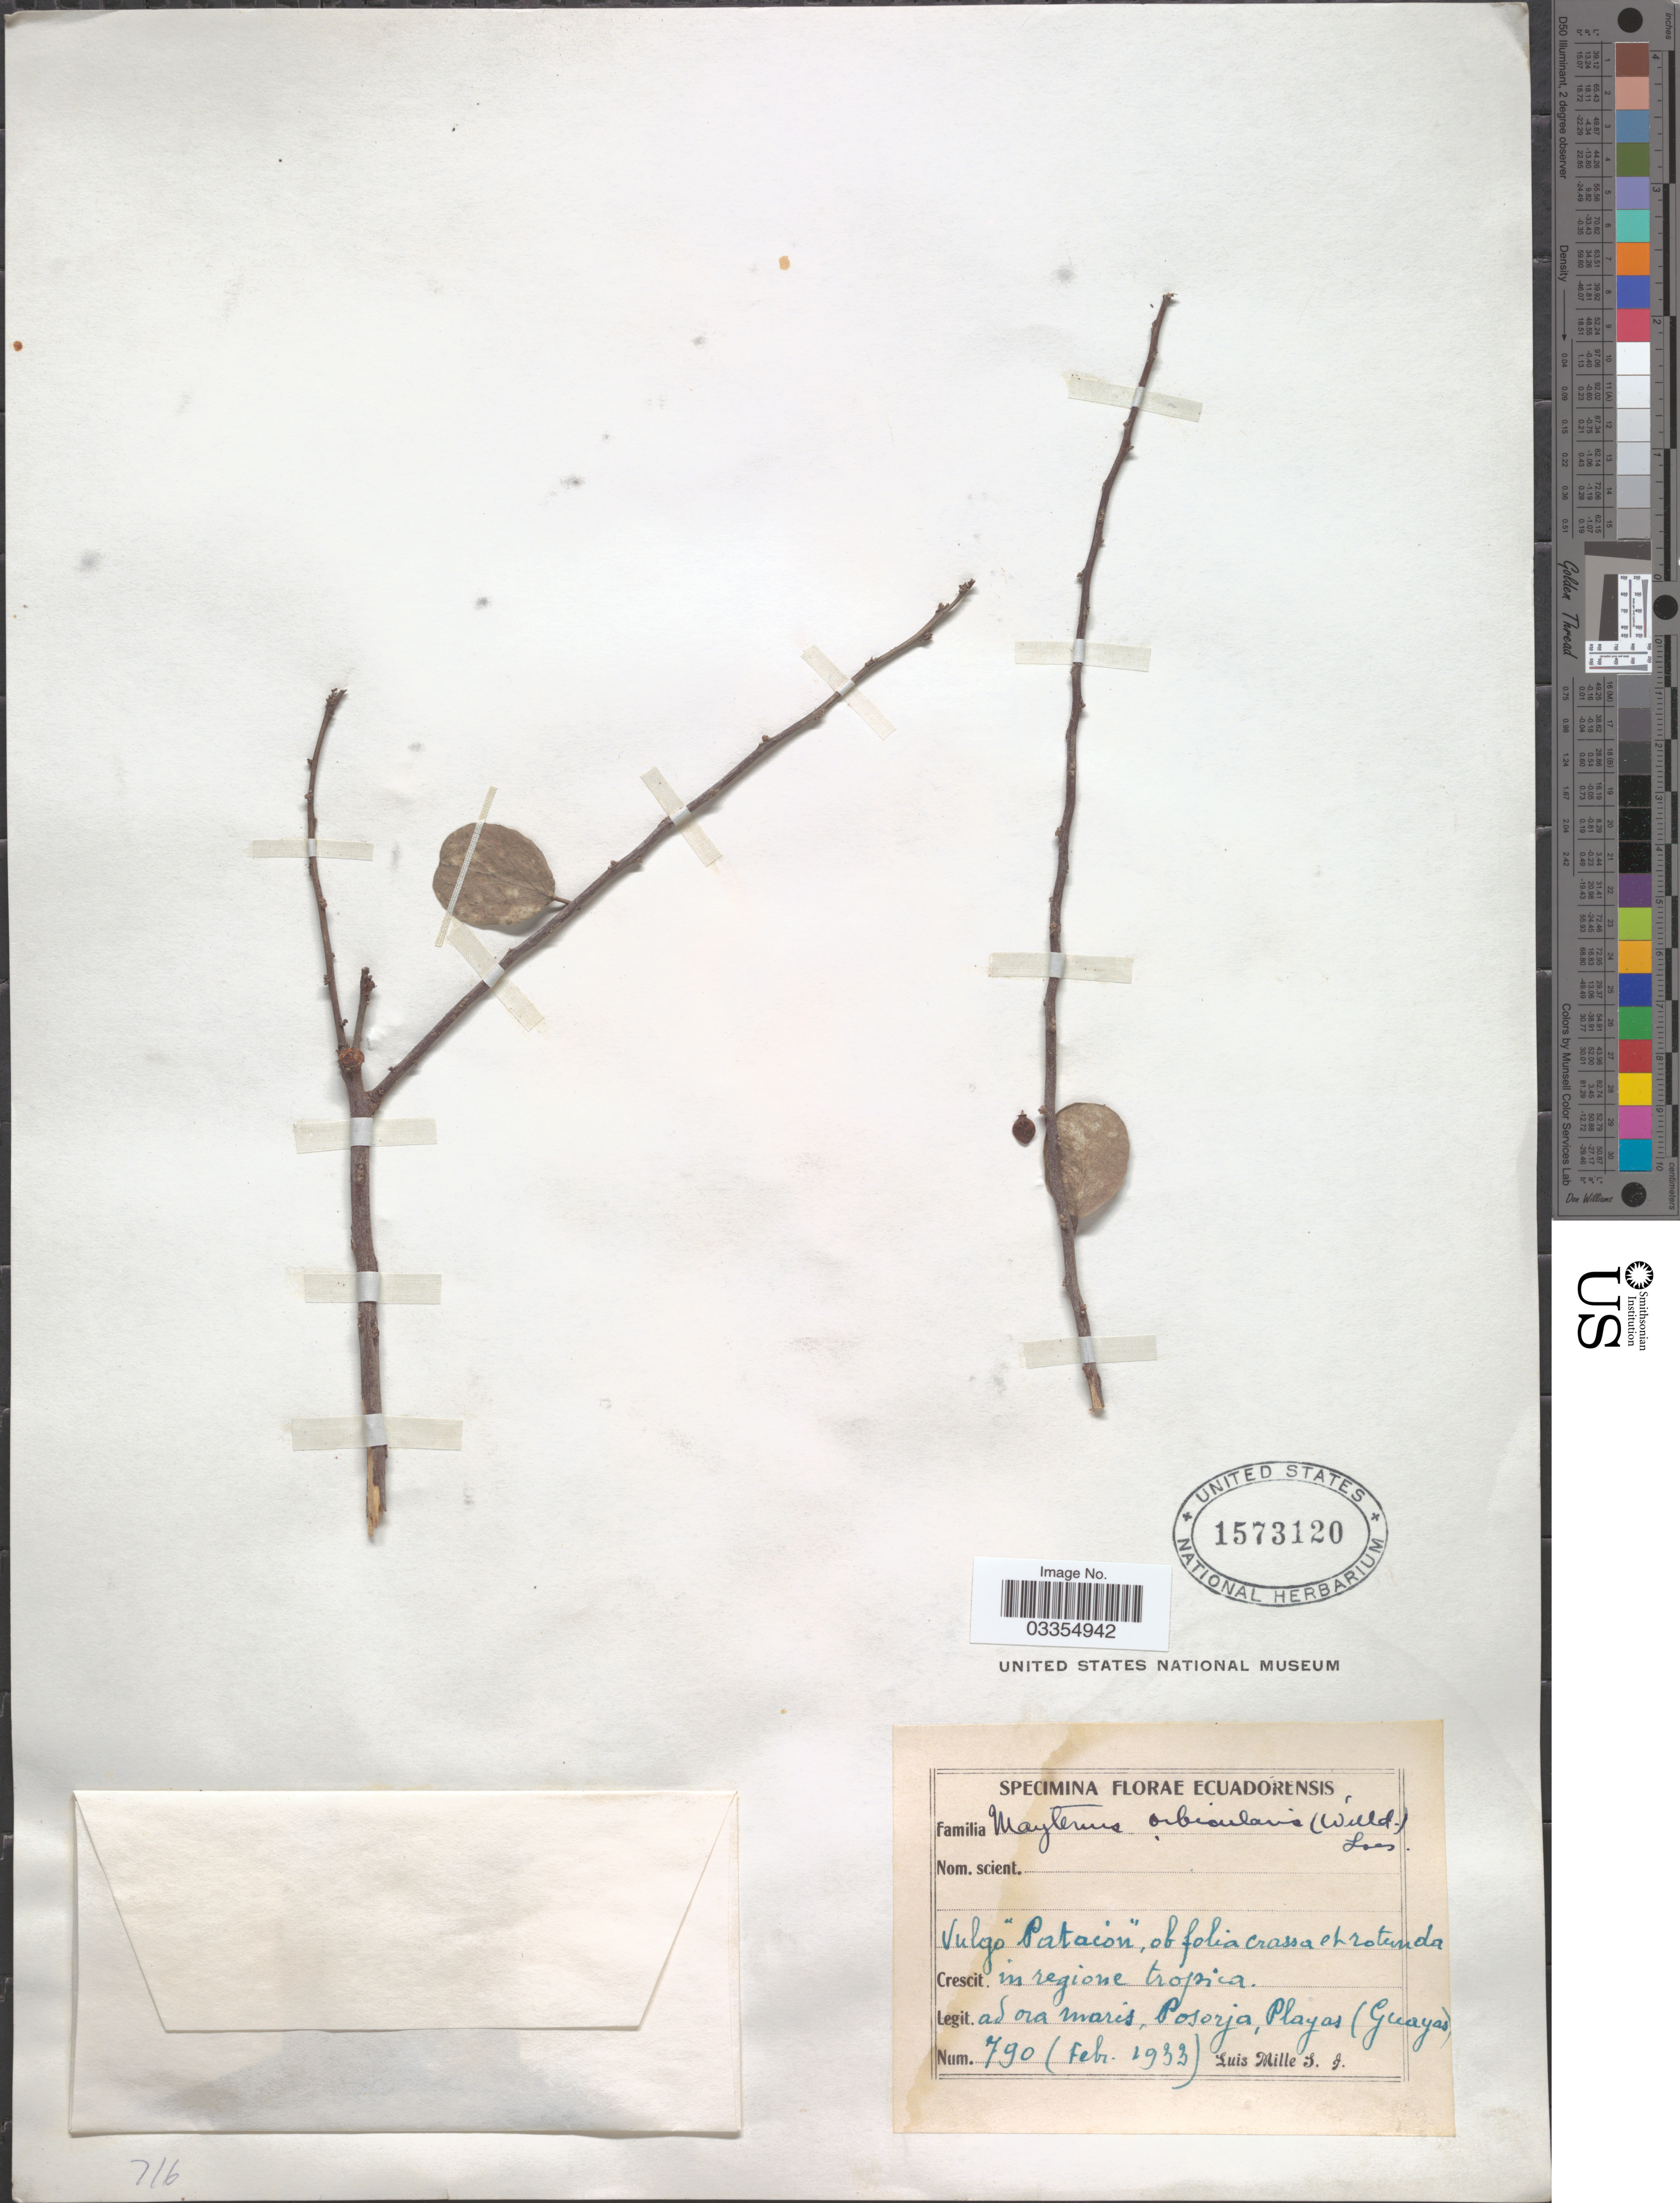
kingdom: Plantae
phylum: Tracheophyta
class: Magnoliopsida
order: Celastrales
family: Celastraceae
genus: Tricerma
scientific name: Tricerma orbiculare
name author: (Humb. & Bonpl. ex Schult.) Lundell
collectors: L. Mille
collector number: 790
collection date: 1933-02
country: Ecuador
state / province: Guayas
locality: Ad ora maris, Posorja, Playas (Guayas).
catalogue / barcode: US 1573120